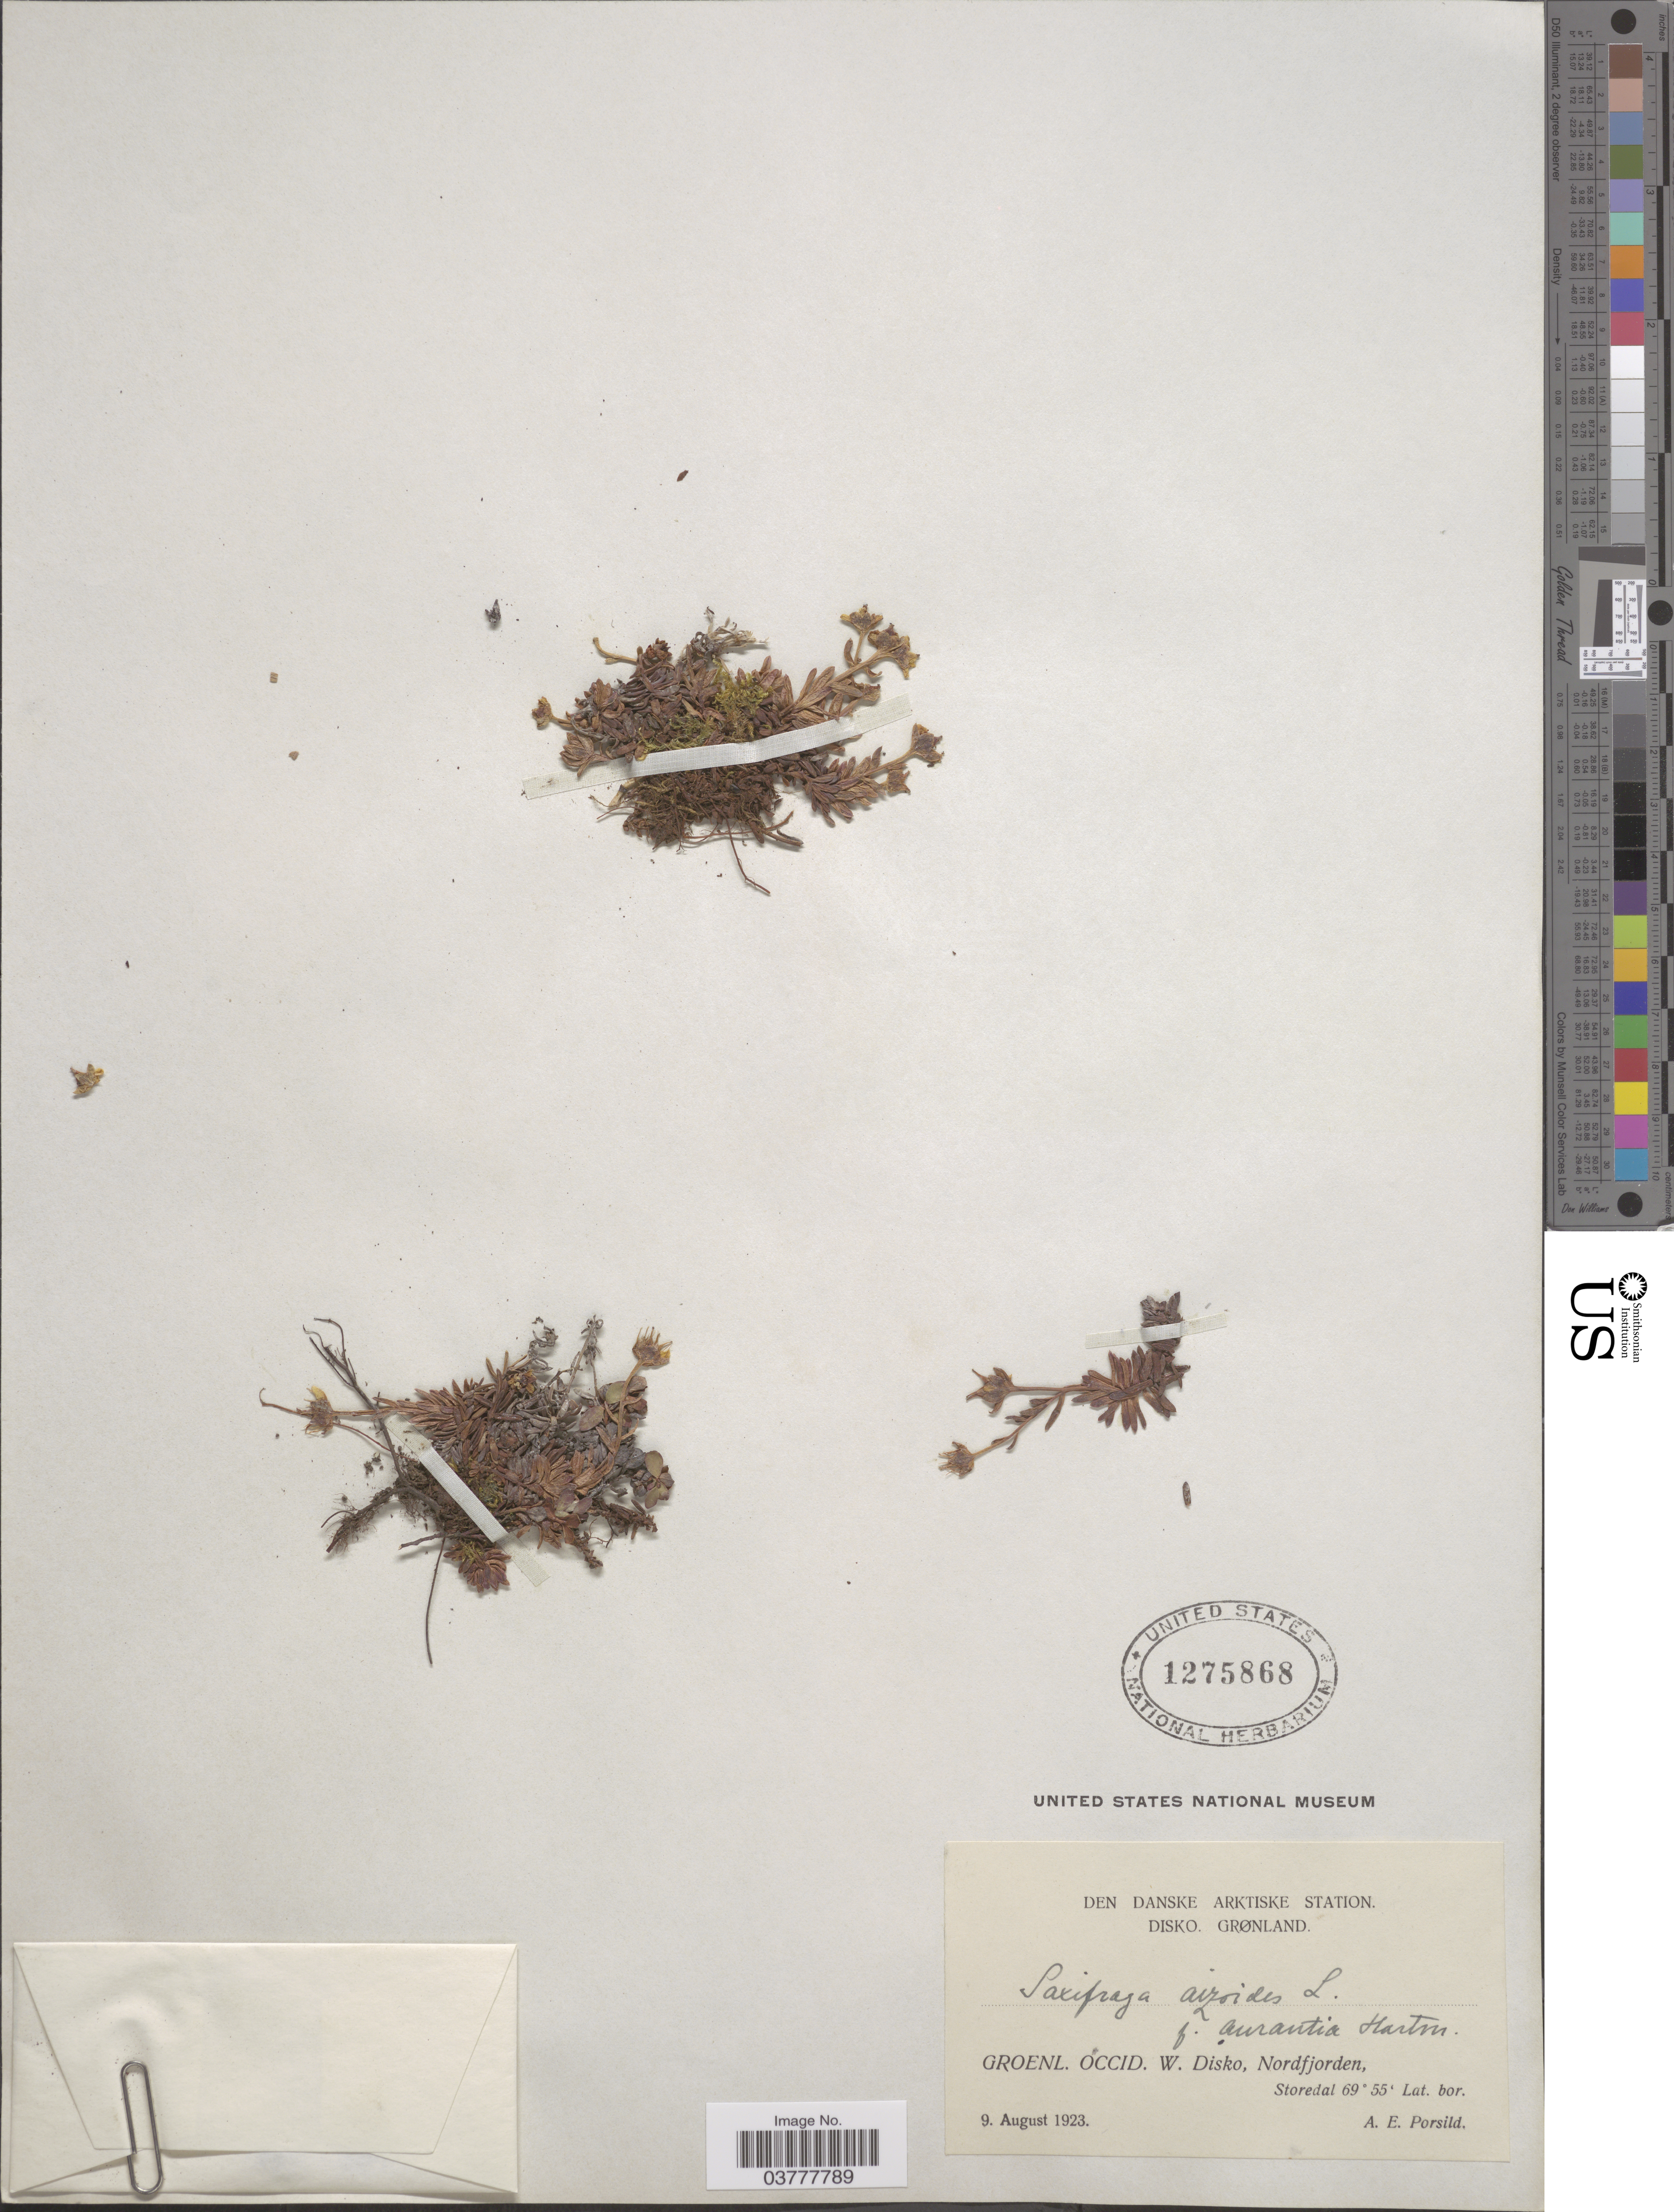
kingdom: Plantae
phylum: Tracheophyta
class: Magnoliopsida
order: Saxifragales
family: Saxifragaceae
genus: Saxifraga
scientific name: Saxifraga aizoides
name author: L.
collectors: A. E. Porsild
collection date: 1923-08-09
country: Greenland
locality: Den Danske Arktiske Station. Disko. Grønland. Groenl. Occid. W. Disko, Nordfjorden, Storedal.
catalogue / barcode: US 1275868